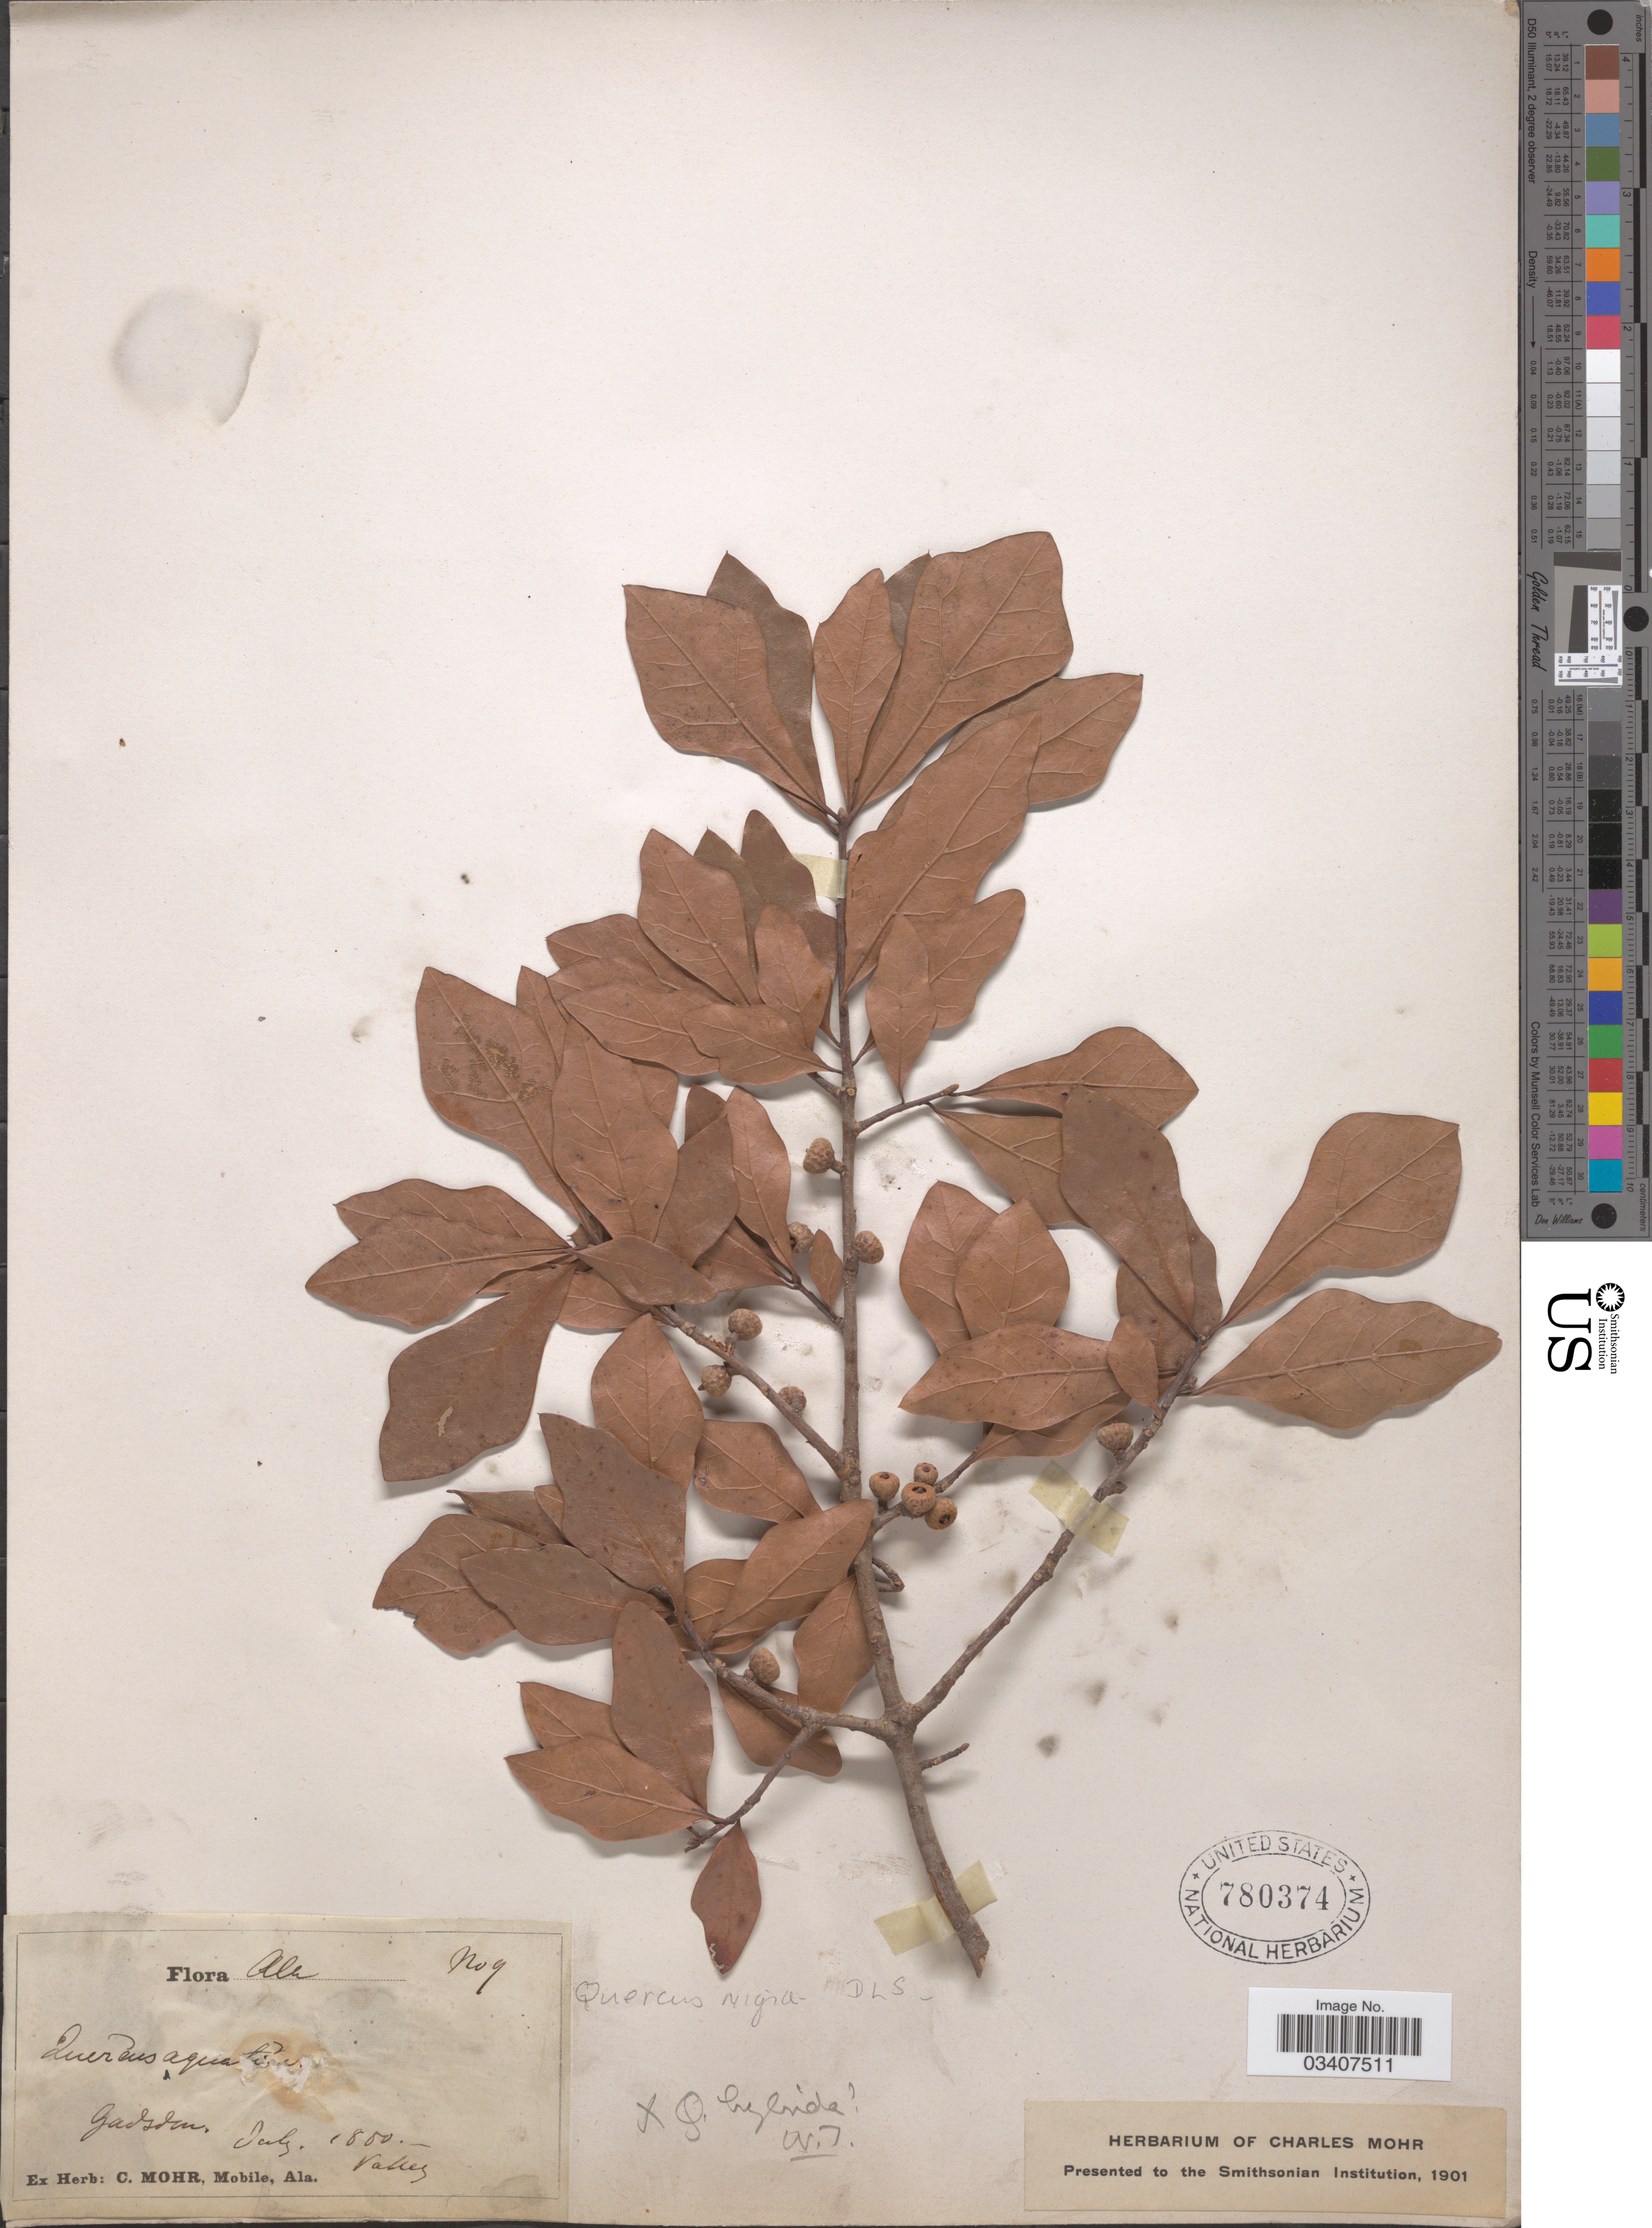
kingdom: Plantae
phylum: Tracheophyta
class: Magnoliopsida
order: Fagales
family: Fagaceae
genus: Quercus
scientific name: Quercus nigra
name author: L.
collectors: ex herb. Charles Mohr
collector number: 9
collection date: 1800-07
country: United States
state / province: Alabama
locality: Gadsden.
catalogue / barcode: US 780374